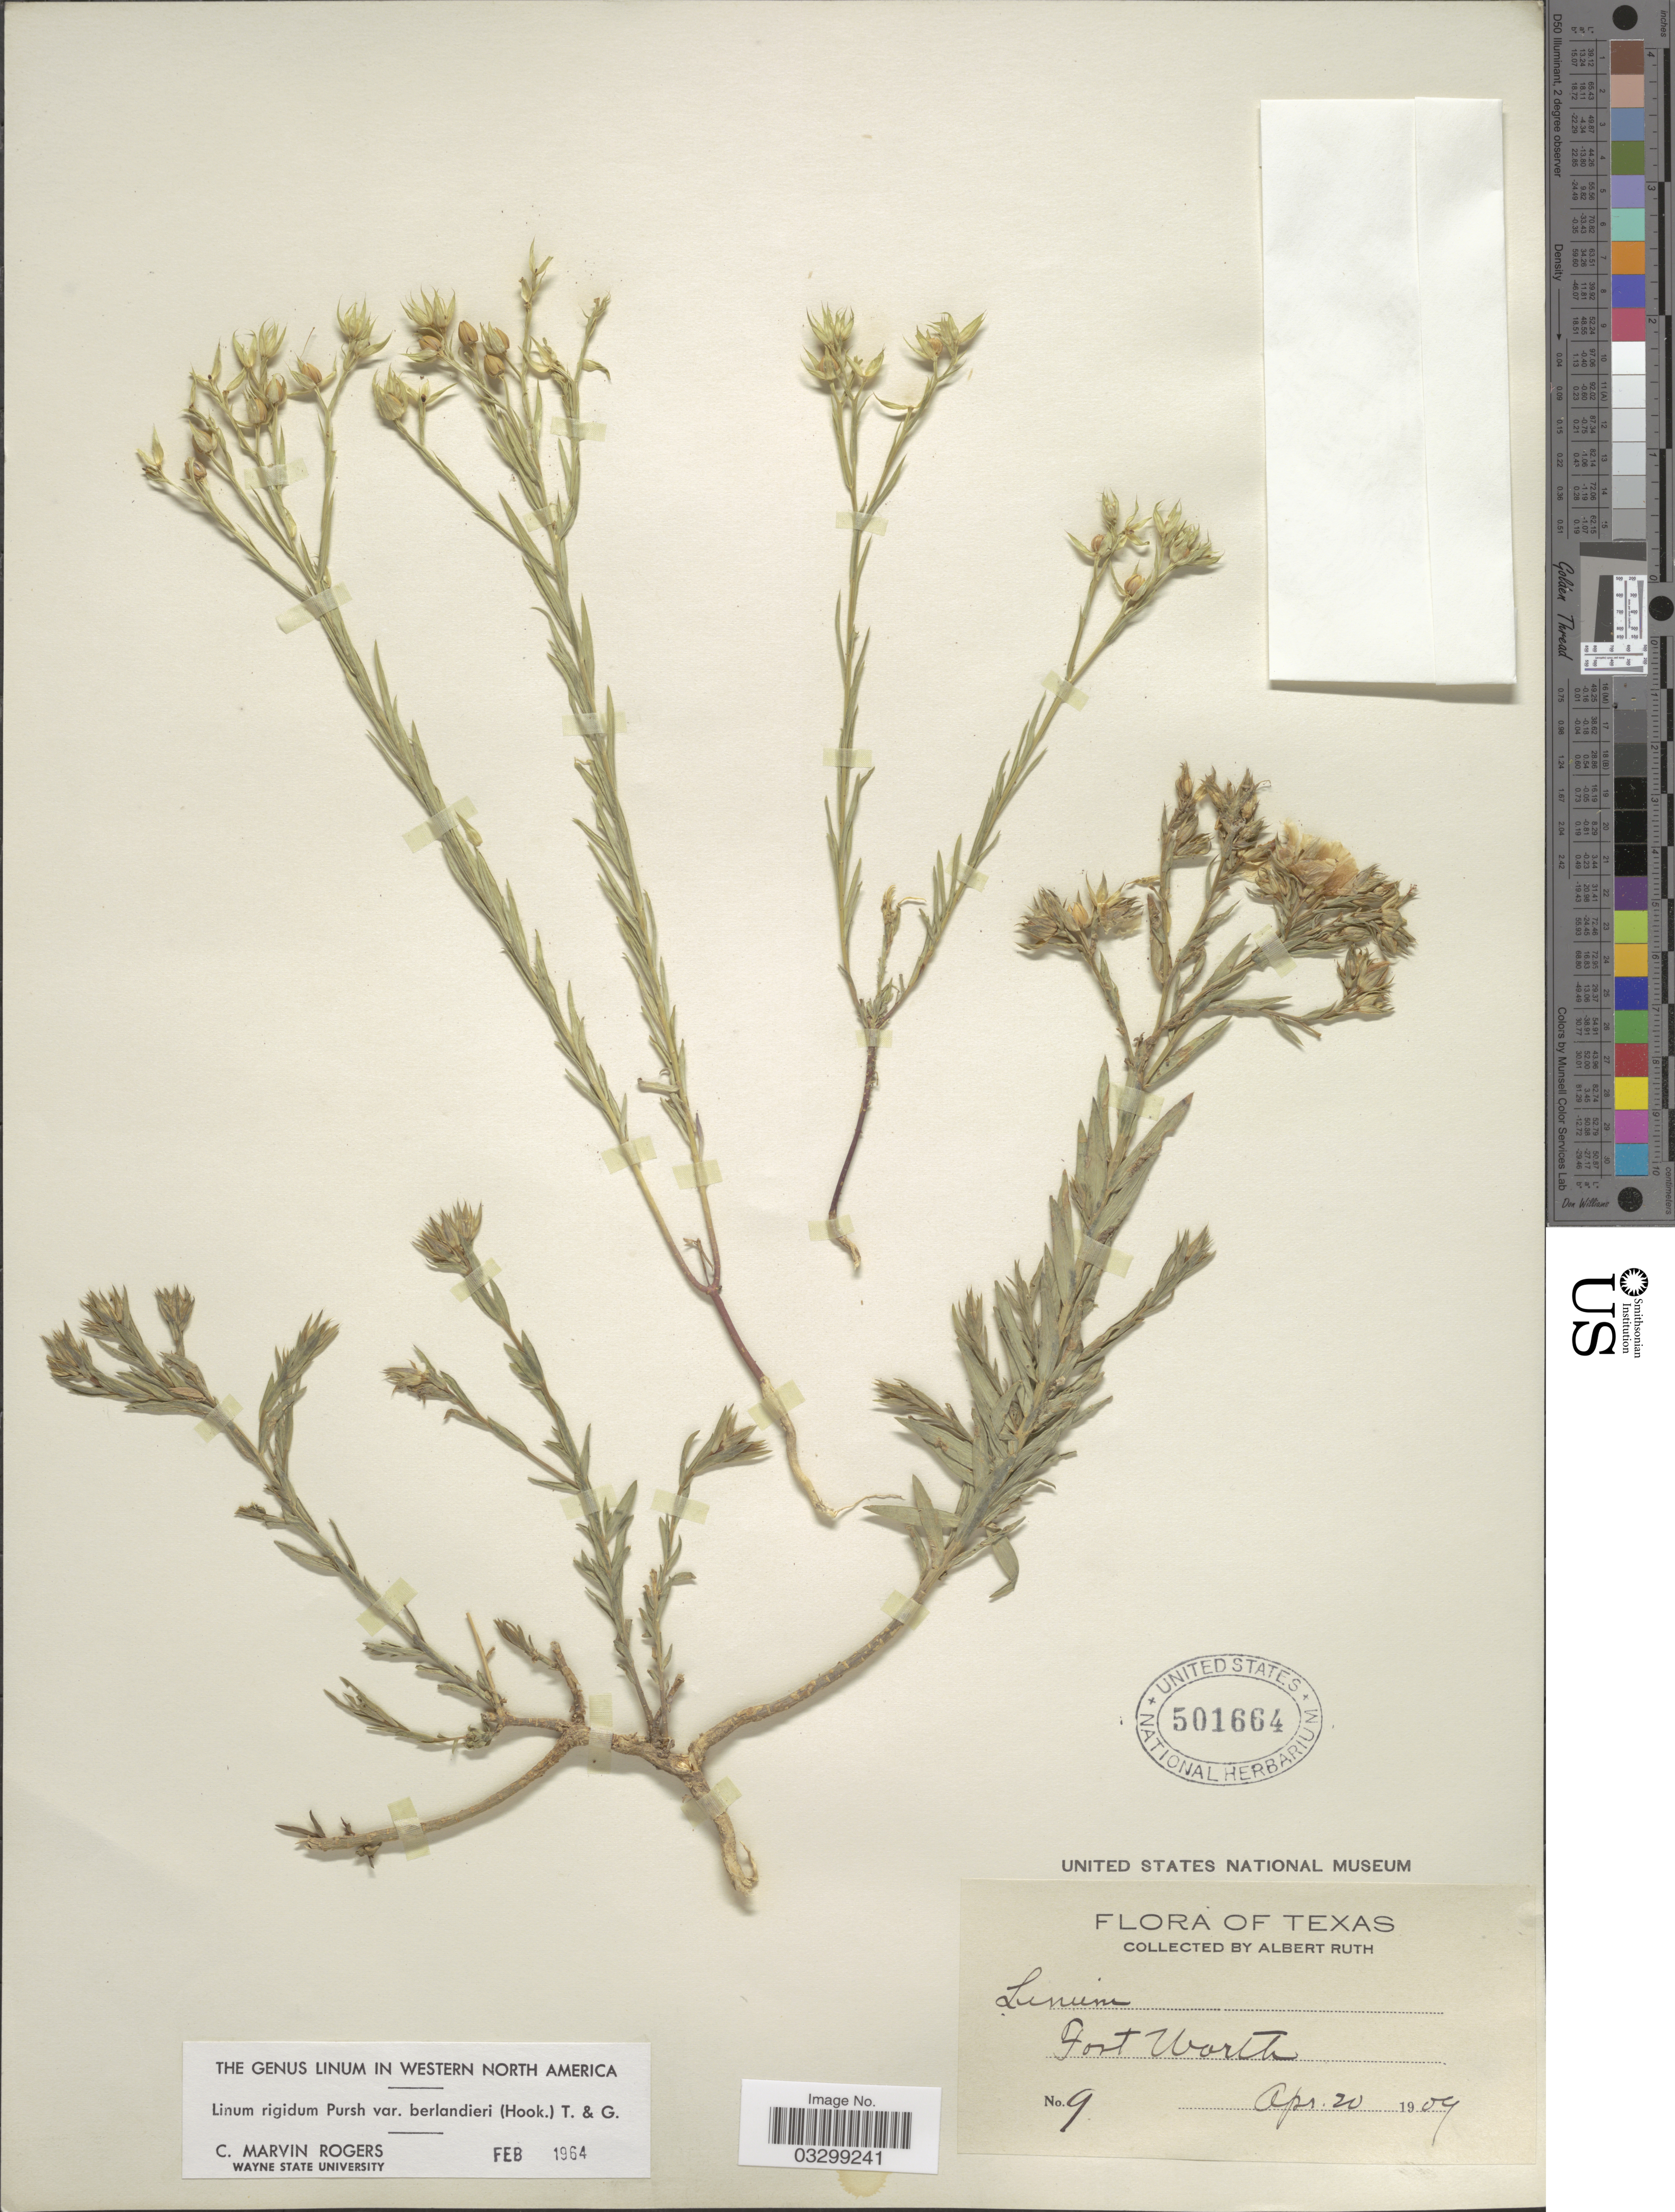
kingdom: Plantae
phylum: Tracheophyta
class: Magnoliopsida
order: Malpighiales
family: Linaceae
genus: Linum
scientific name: Linum rigidum var. berlandieri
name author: Pursh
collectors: A. Ruth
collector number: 9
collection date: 1909-04-20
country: United States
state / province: Texas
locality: Fort Worth.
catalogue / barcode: US 501664